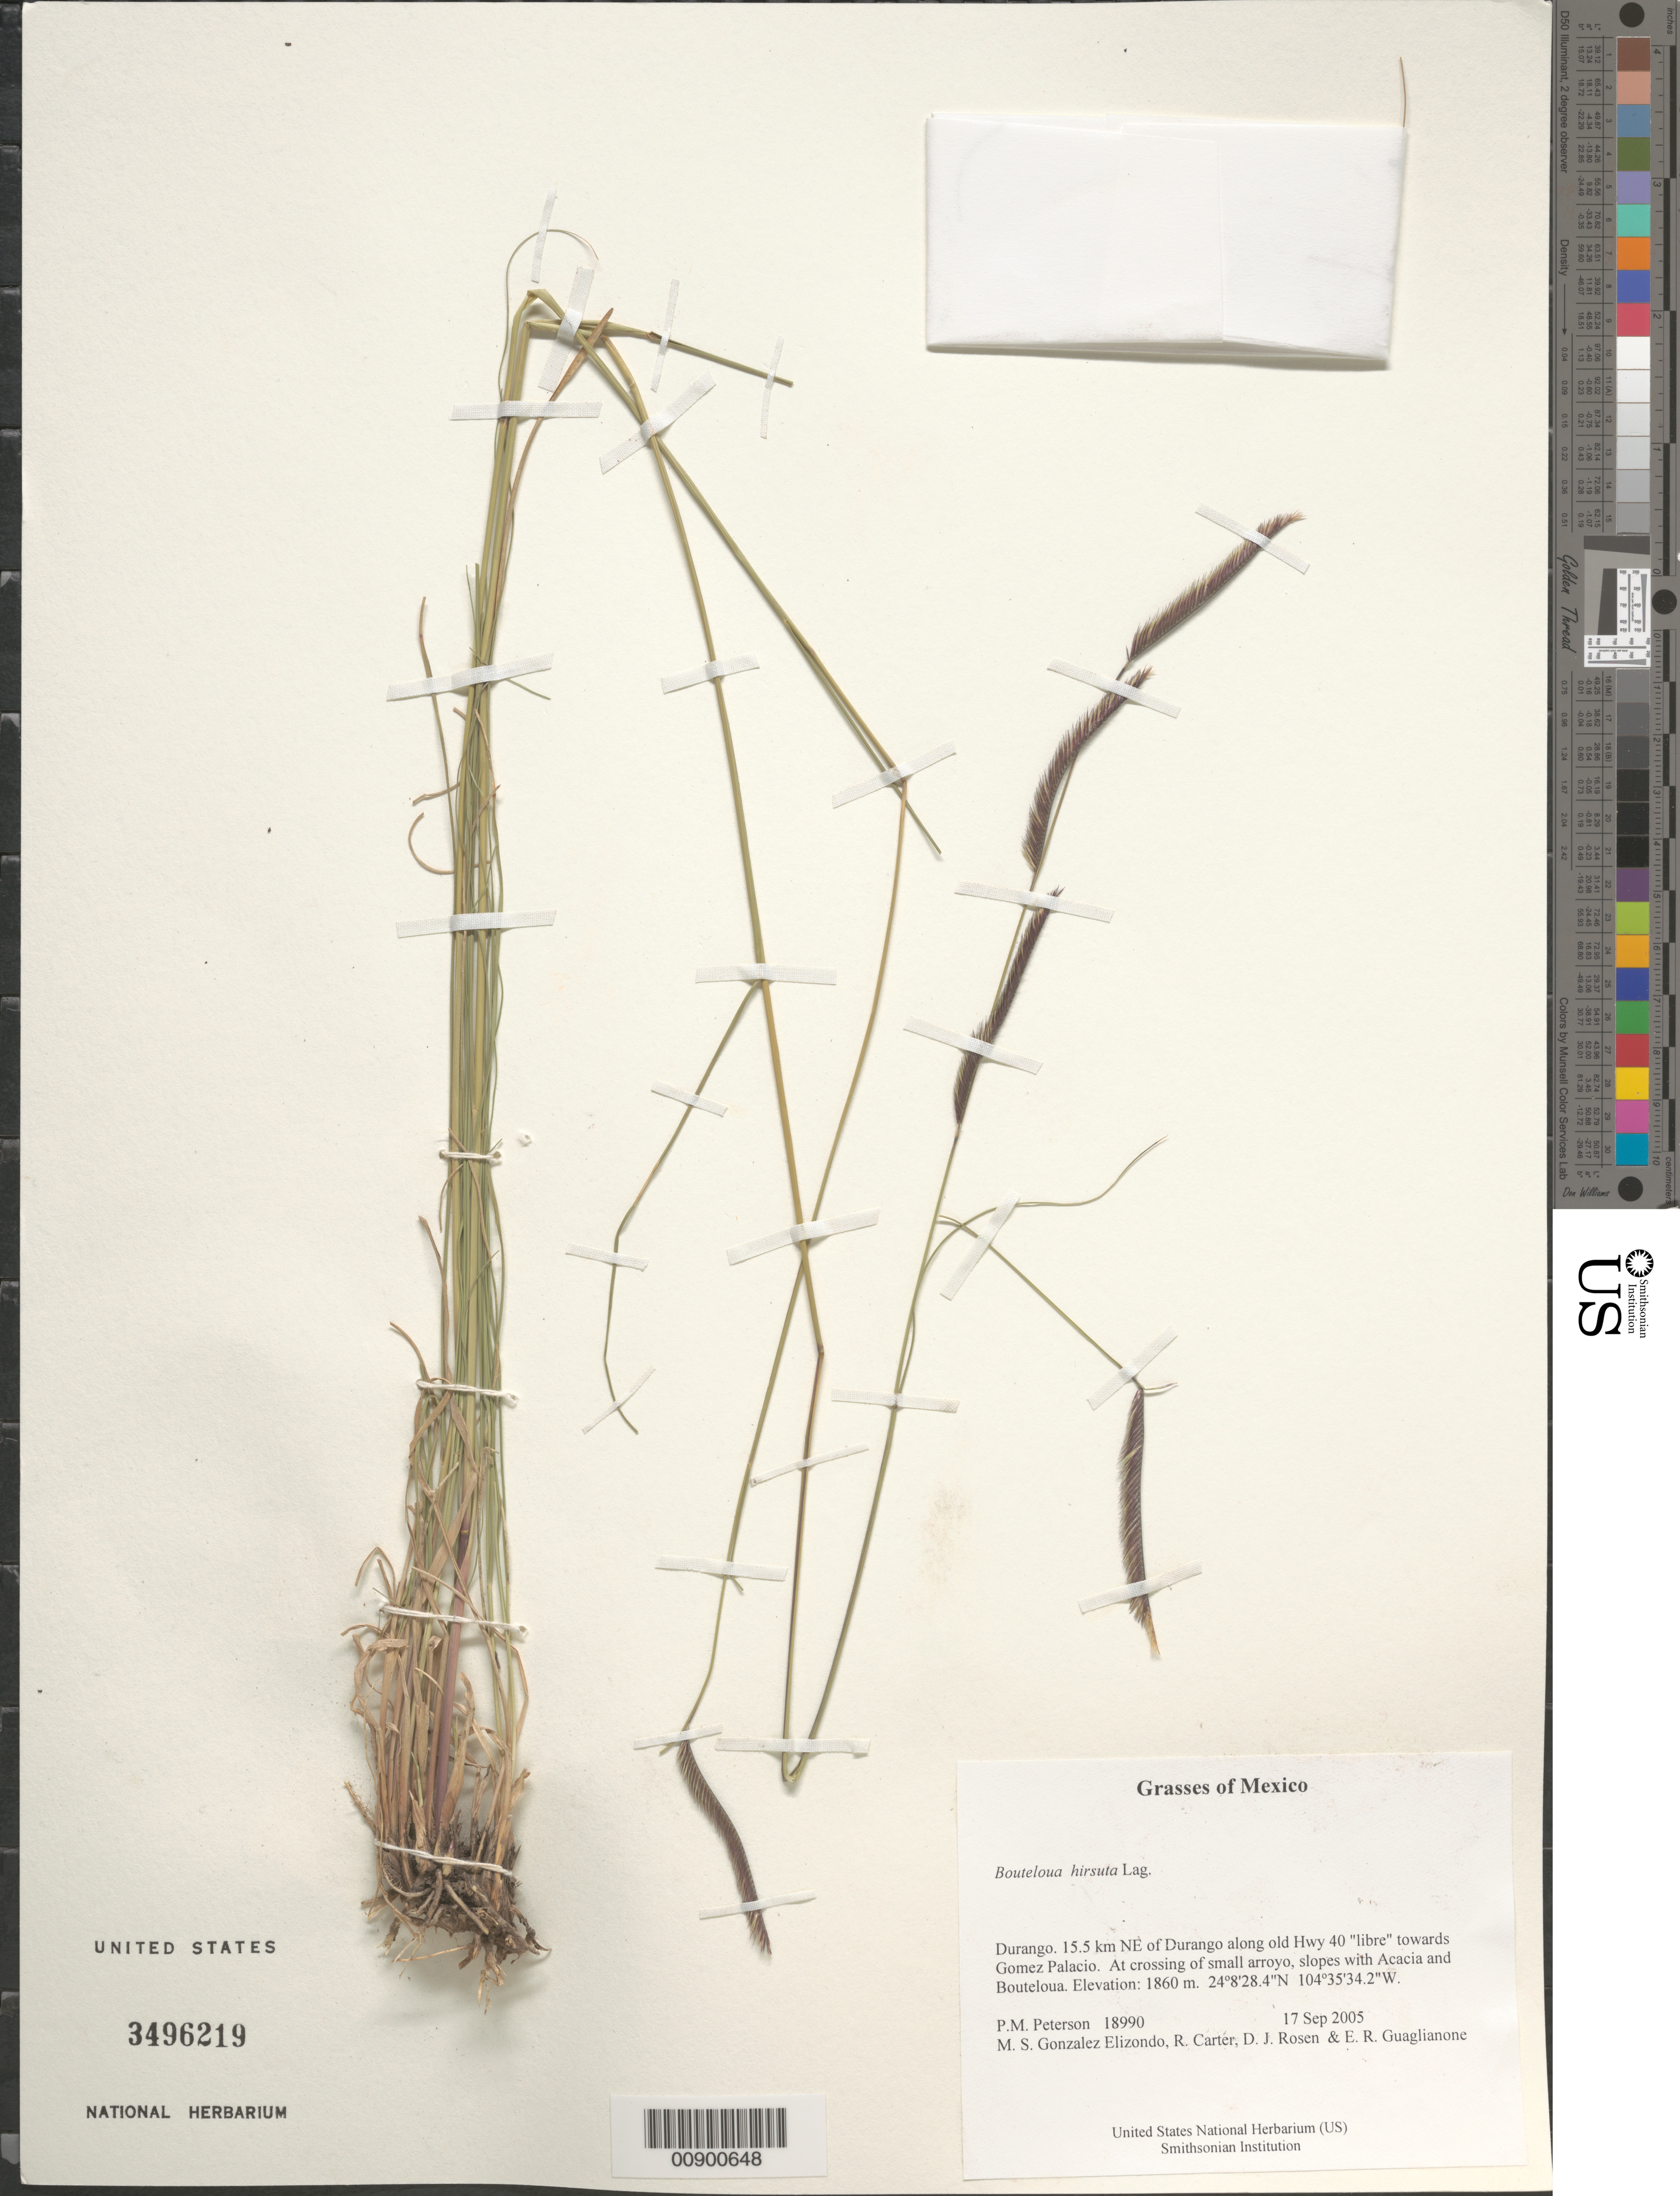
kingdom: Plantae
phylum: Tracheophyta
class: Liliopsida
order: Poales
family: Poaceae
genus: Bouteloua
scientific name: Bouteloua hirsuta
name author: Lag.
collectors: P. M. Peterson, M. S. González-Elizondo, R. Carter, D. J. Rosen, E. R. Guaglianone & A. Torres Soto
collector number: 18990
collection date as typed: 17 Sep 2005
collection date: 2005-09-17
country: Mexico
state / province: Durango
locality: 15.5 km NE of Durango along old Hwy 40 "libre" towards Gomez Palacio. At crossing of small arroyo, slopes with Acacia and Bouteloua.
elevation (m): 1860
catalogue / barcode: US 3496219